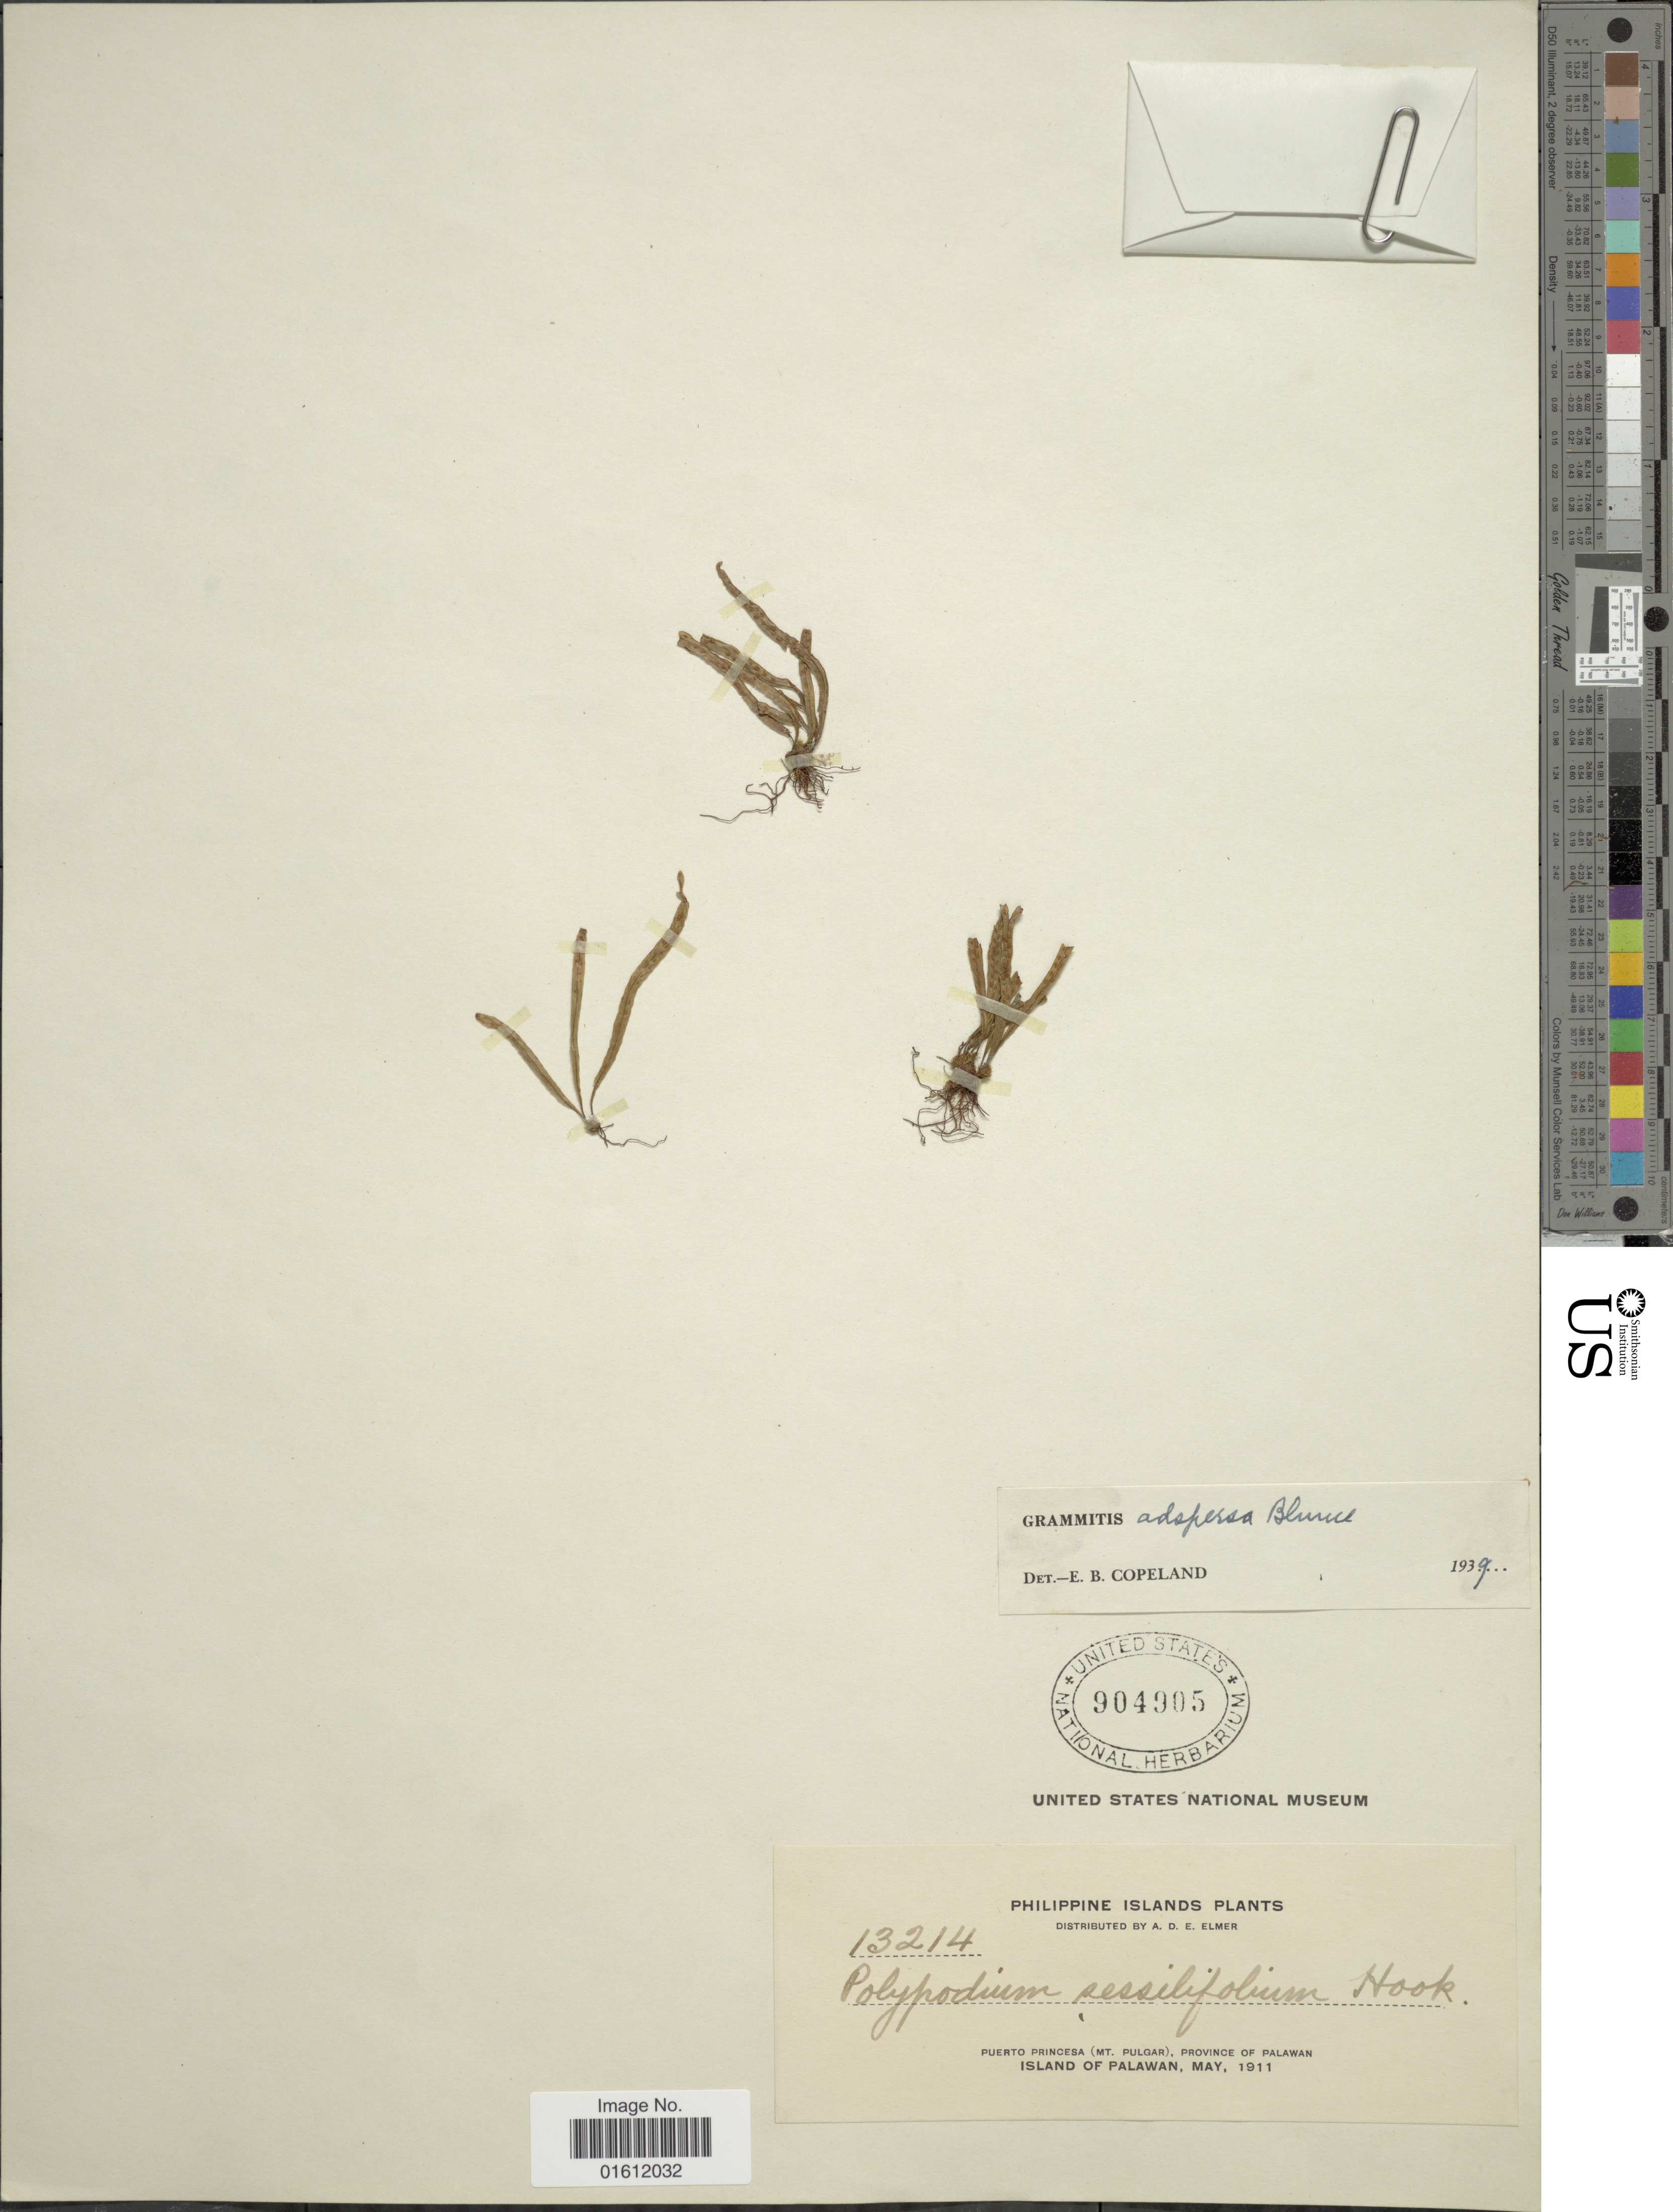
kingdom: Plantae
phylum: Tracheophyta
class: Polypodiopsida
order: Polypodiales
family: Polypodiaceae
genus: Oreogrammitis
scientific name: Oreogrammitis adspersa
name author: (Blume) Parris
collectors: A. D. E. Elmer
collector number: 13214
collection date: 1911-05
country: Philippines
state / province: Mimaropa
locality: Philippine Islands, Puerto Princesa (Mt Pulgar), Province of Palawan, Island of Palawan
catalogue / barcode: US 904905